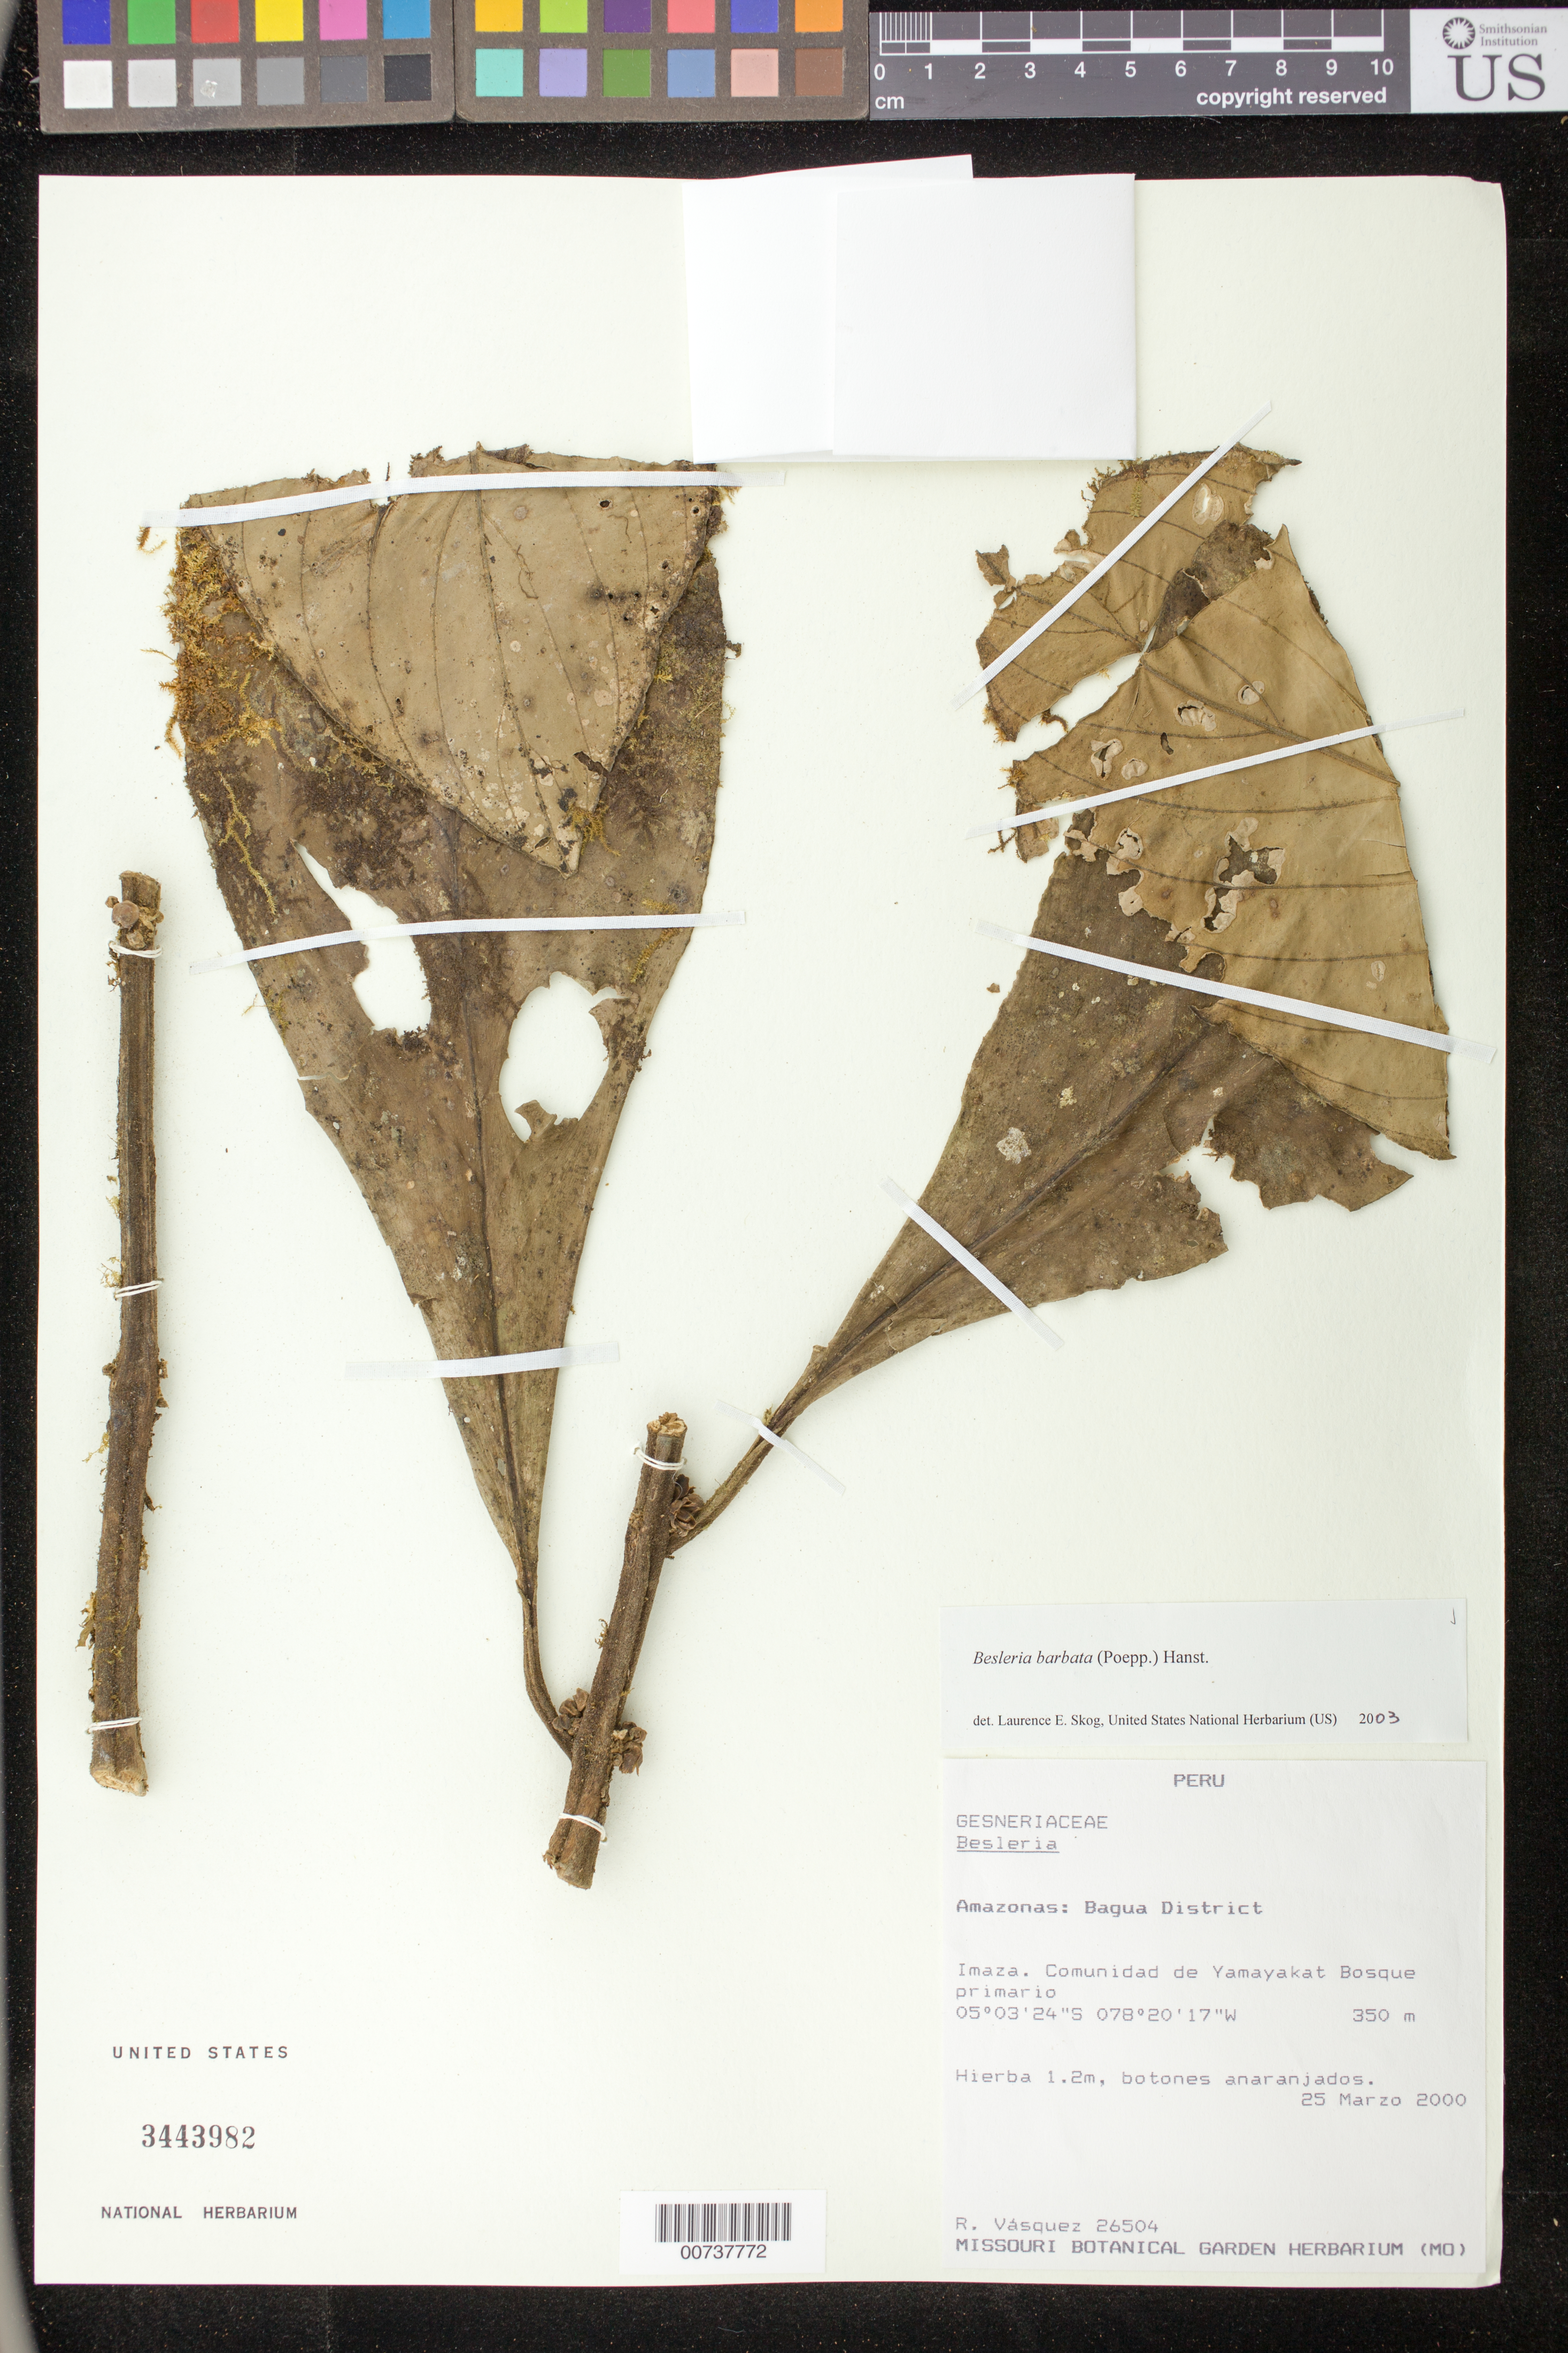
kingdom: Plantae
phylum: Tracheophyta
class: Magnoliopsida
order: Lamiales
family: Gesneriaceae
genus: Besleria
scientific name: Besleria barbata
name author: (Poepp.) Hanst.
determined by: Skog, Laurence E.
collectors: R. Vásquez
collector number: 26504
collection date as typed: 25 Mar 2000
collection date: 2000-03-25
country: Peru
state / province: Amazonas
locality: Bagua District, Imaza, comunidad de Yamayakat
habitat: Bosque primario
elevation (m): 350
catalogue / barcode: US 3443982